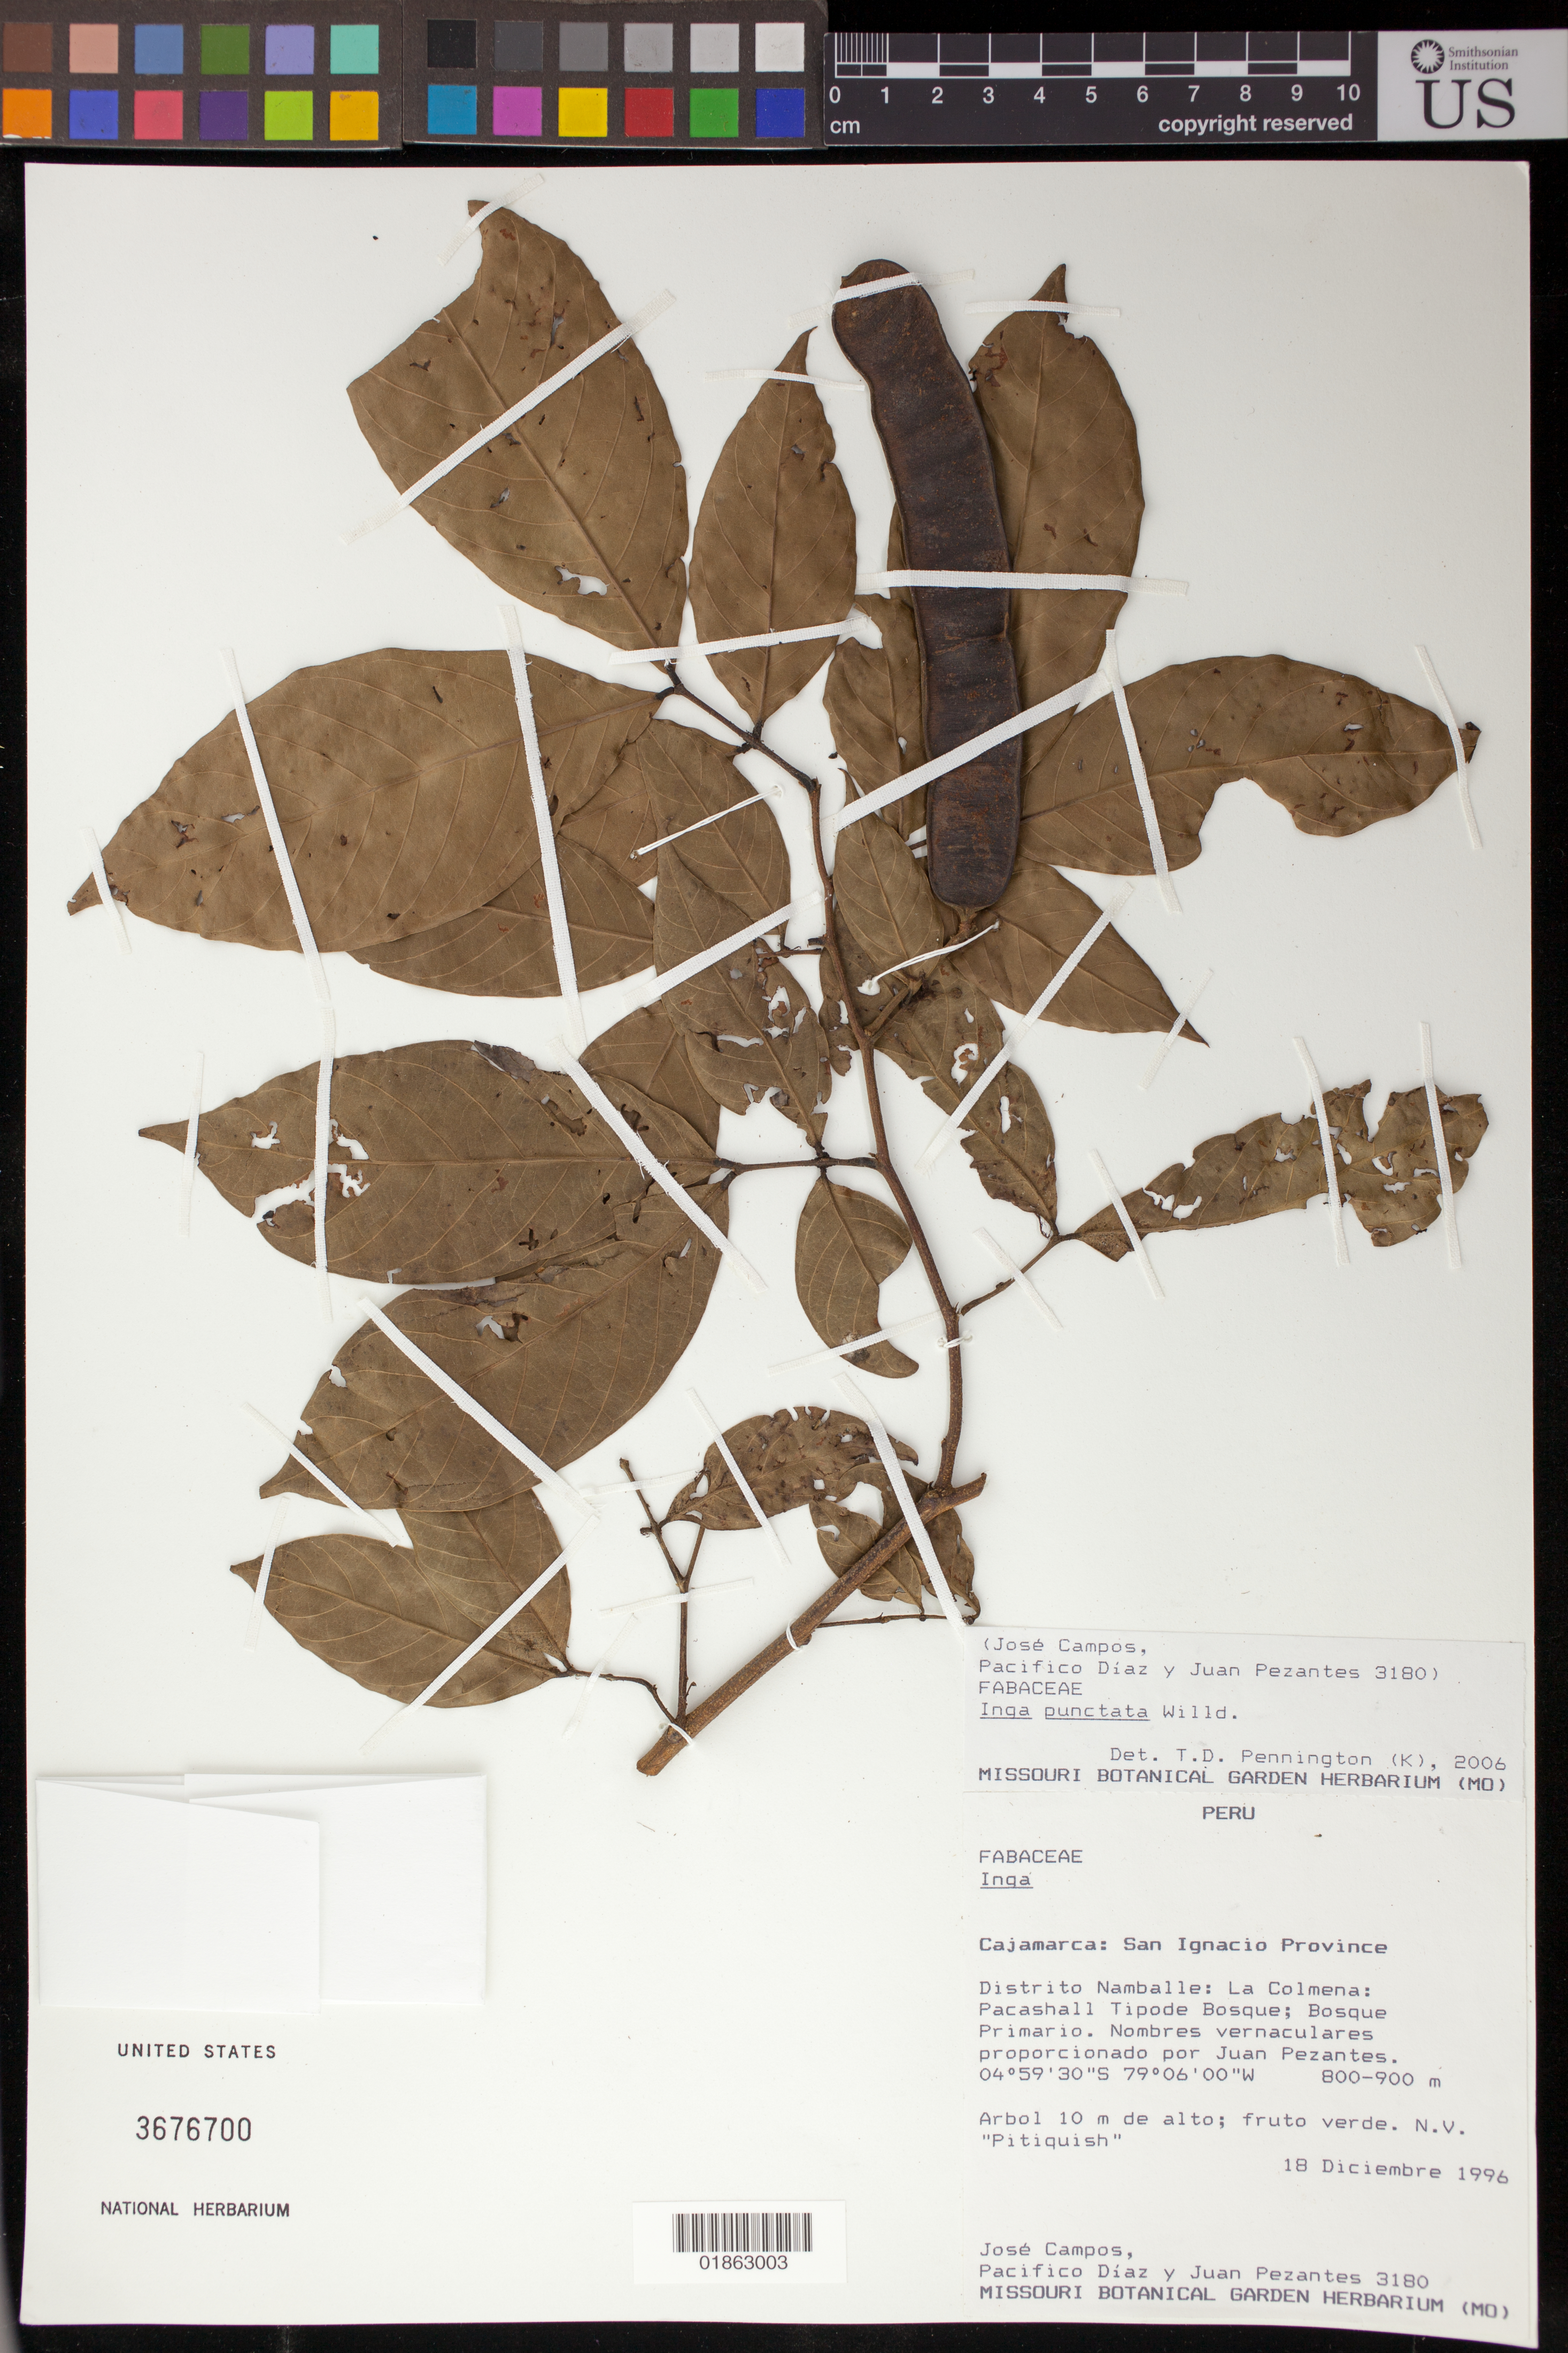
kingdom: Plantae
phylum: Tracheophyta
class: Magnoliopsida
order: Fabales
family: Fabaceae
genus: Inga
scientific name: Inga punctata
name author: Willd.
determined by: Pennington, T. D., (K)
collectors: J. Campos de la Cruz, W. Díaz P. & J. Pezantes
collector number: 3180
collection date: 1996-12-18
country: Peru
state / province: Cajamarca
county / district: San Ignacio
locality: Distrito Namballe: La Colmena: Pacashall Tipode Bosque.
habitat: Bosque primario.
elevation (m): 800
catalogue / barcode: US 3676700